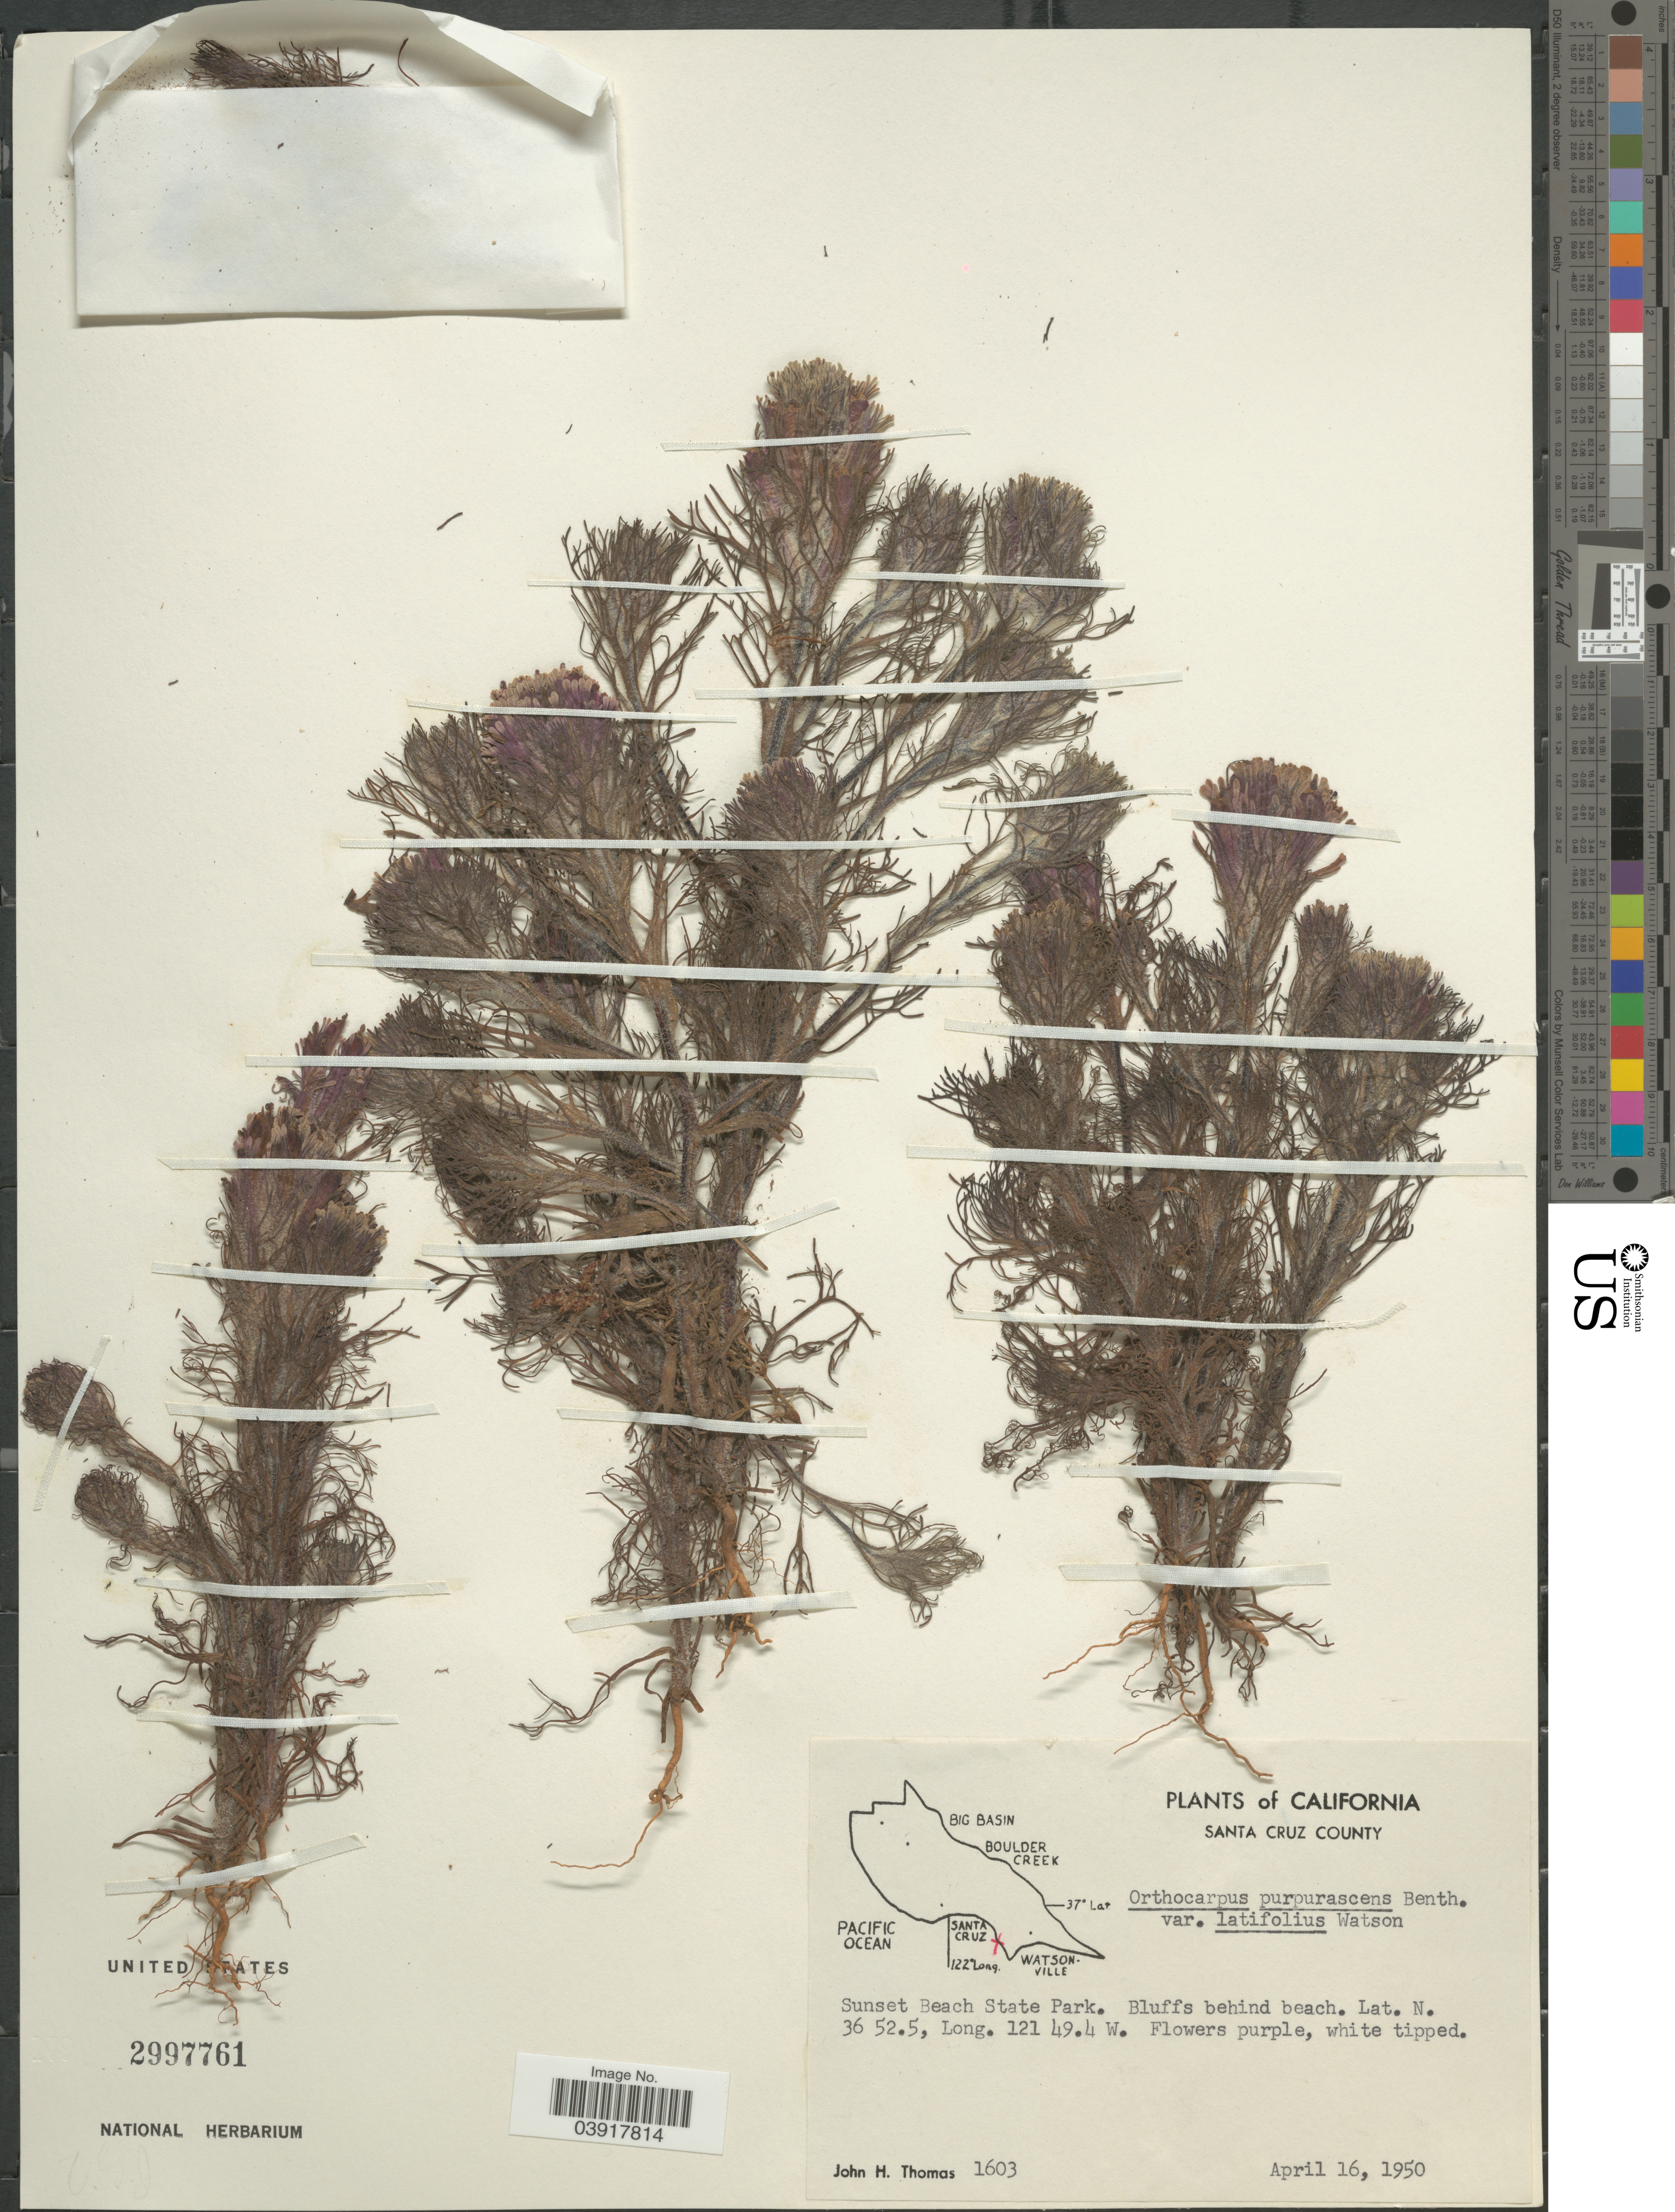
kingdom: Plantae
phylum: Tracheophyta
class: Magnoliopsida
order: Lamiales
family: Orobanchaceae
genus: Orthocarpus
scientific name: Orthocarpus purpurascens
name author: Benth.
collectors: J. H. Thomas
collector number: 1603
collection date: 1950-04-16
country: United States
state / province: California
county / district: Santa Cruz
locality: Santa Cruz County. Sunset Beach State Park. Bluffs behind beach.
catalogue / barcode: US 2997761